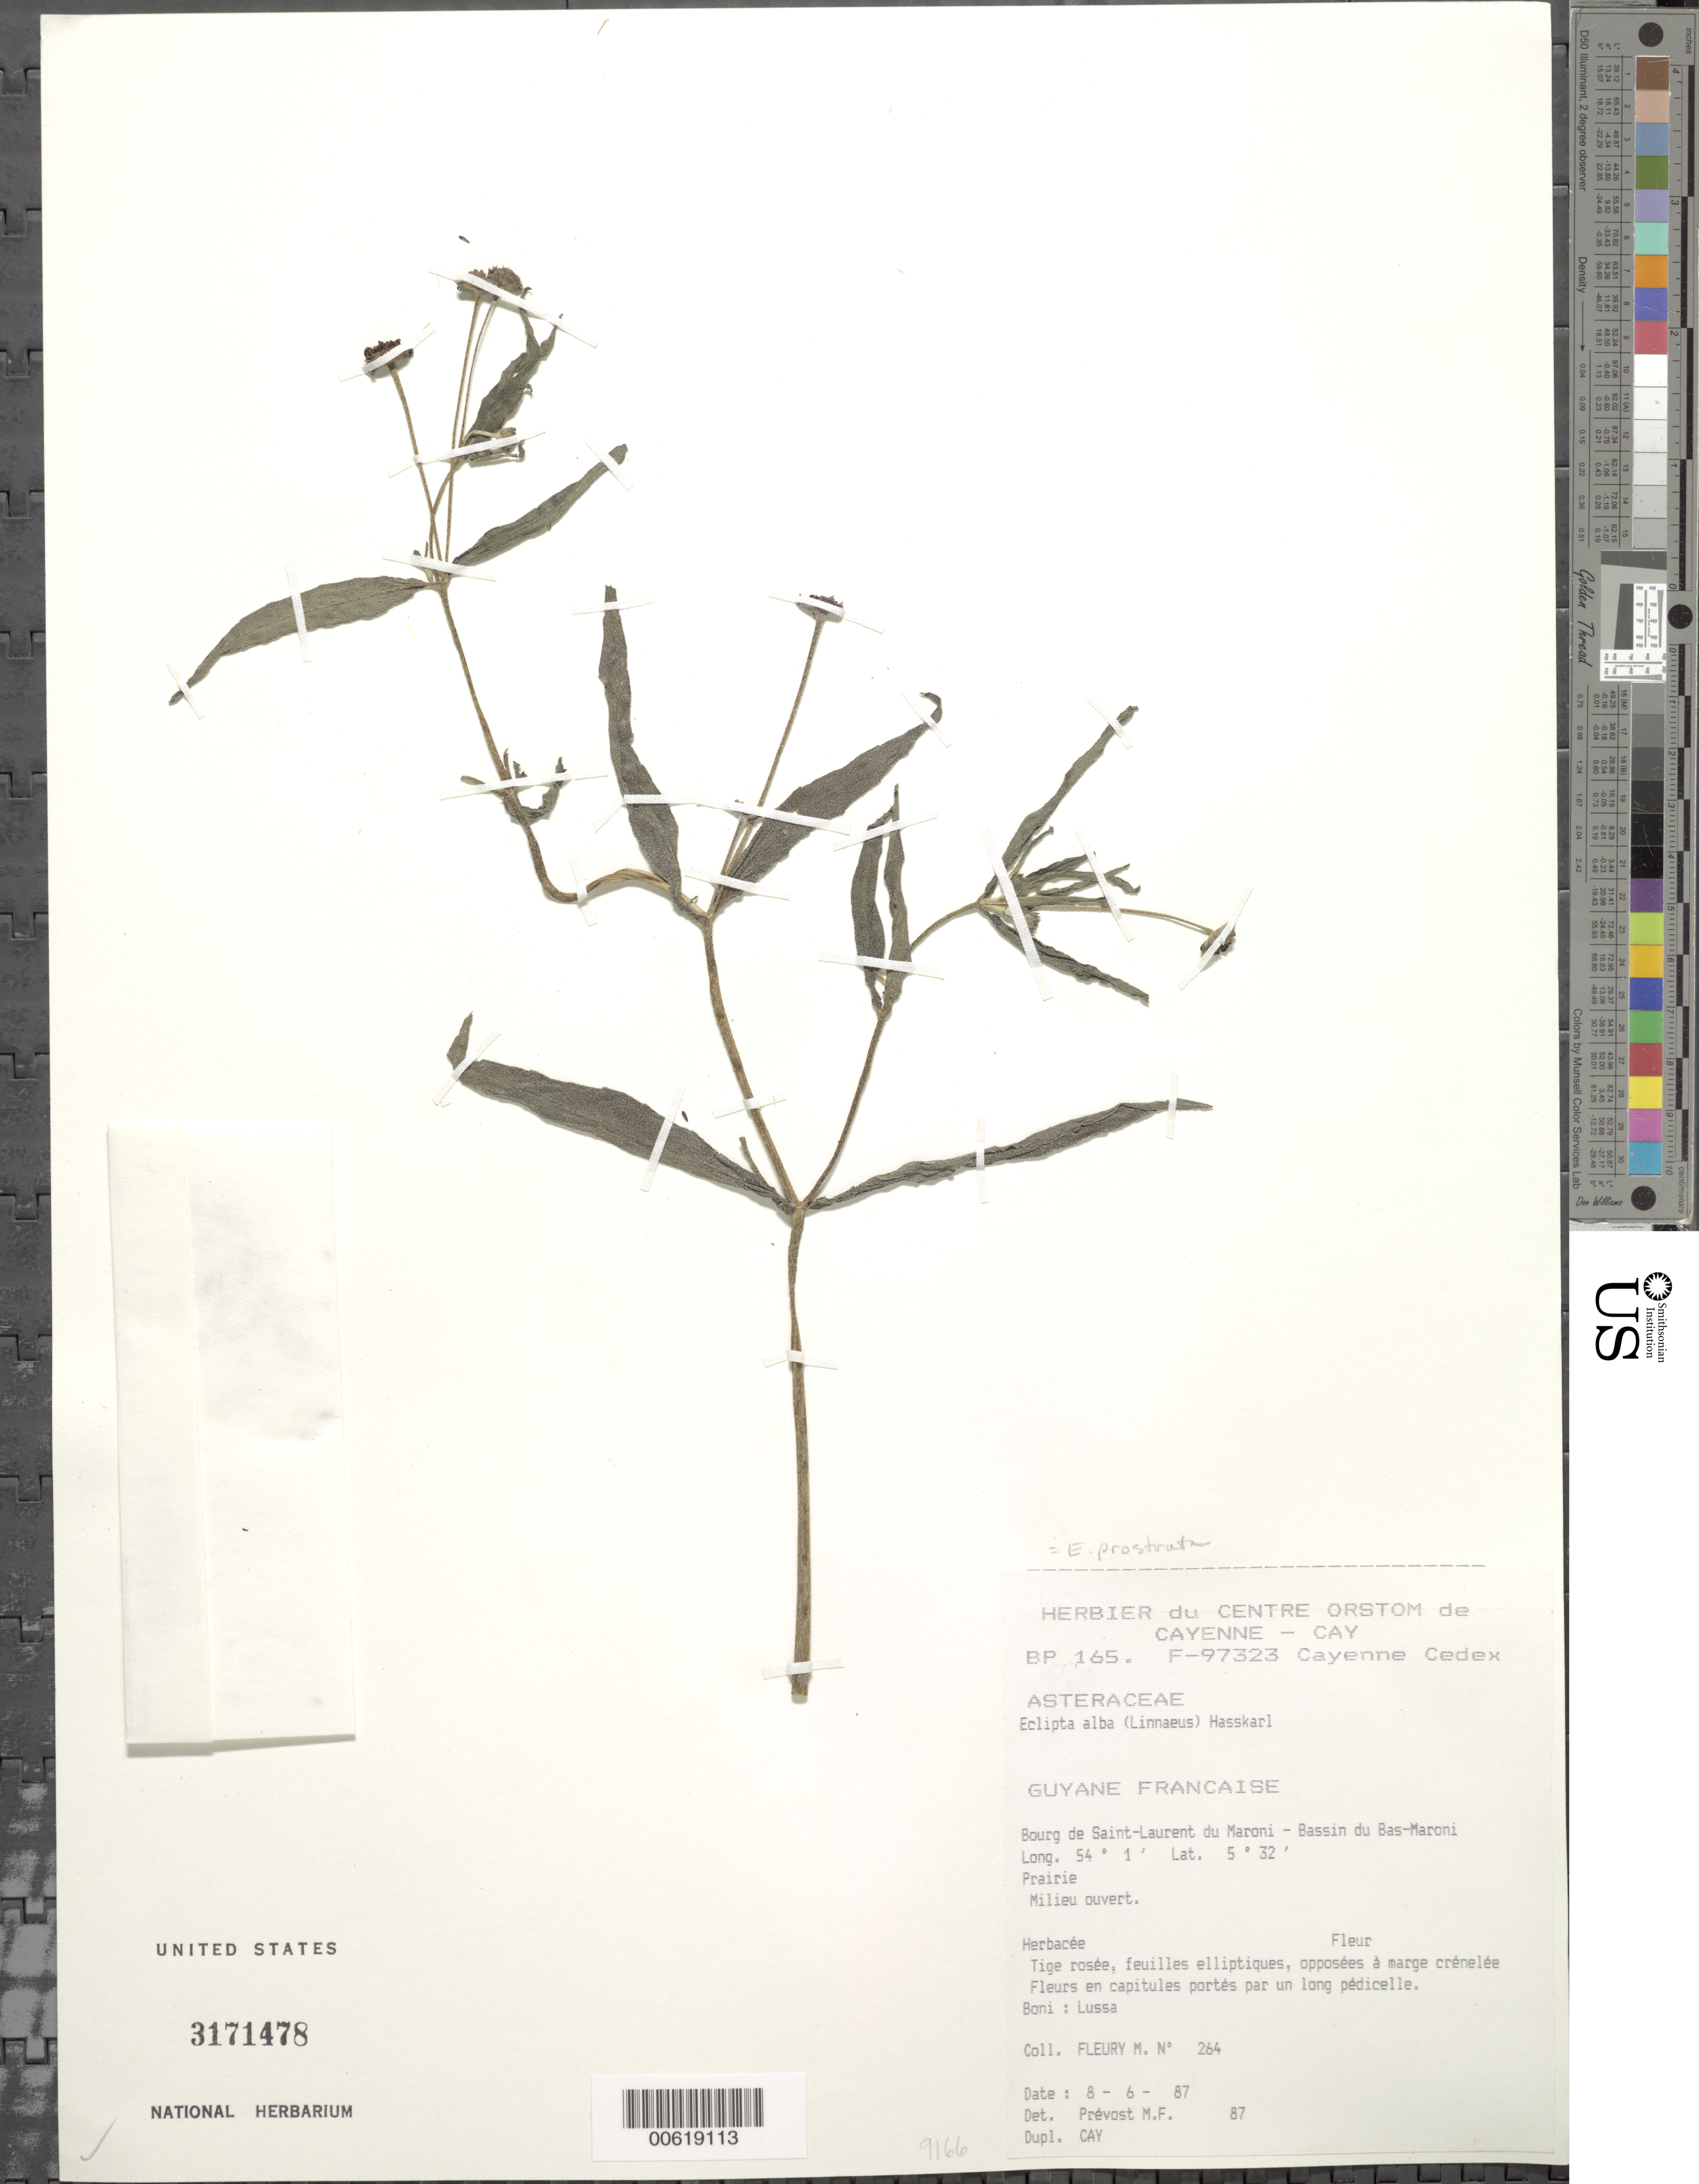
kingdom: Plantae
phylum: Tracheophyta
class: Magnoliopsida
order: Asterales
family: Asteraceae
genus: Eclipta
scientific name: Eclipta prostrata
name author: (L.) L.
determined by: Prévost, M.-F.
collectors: M. Fleury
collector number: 264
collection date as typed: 8-Jun-87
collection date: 1987-06-08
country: French Guiana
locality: Commune de Saint-Laurent du Maroni, Bassin du Bas-Maroni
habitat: Milieu ouvert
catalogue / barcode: US 3171478